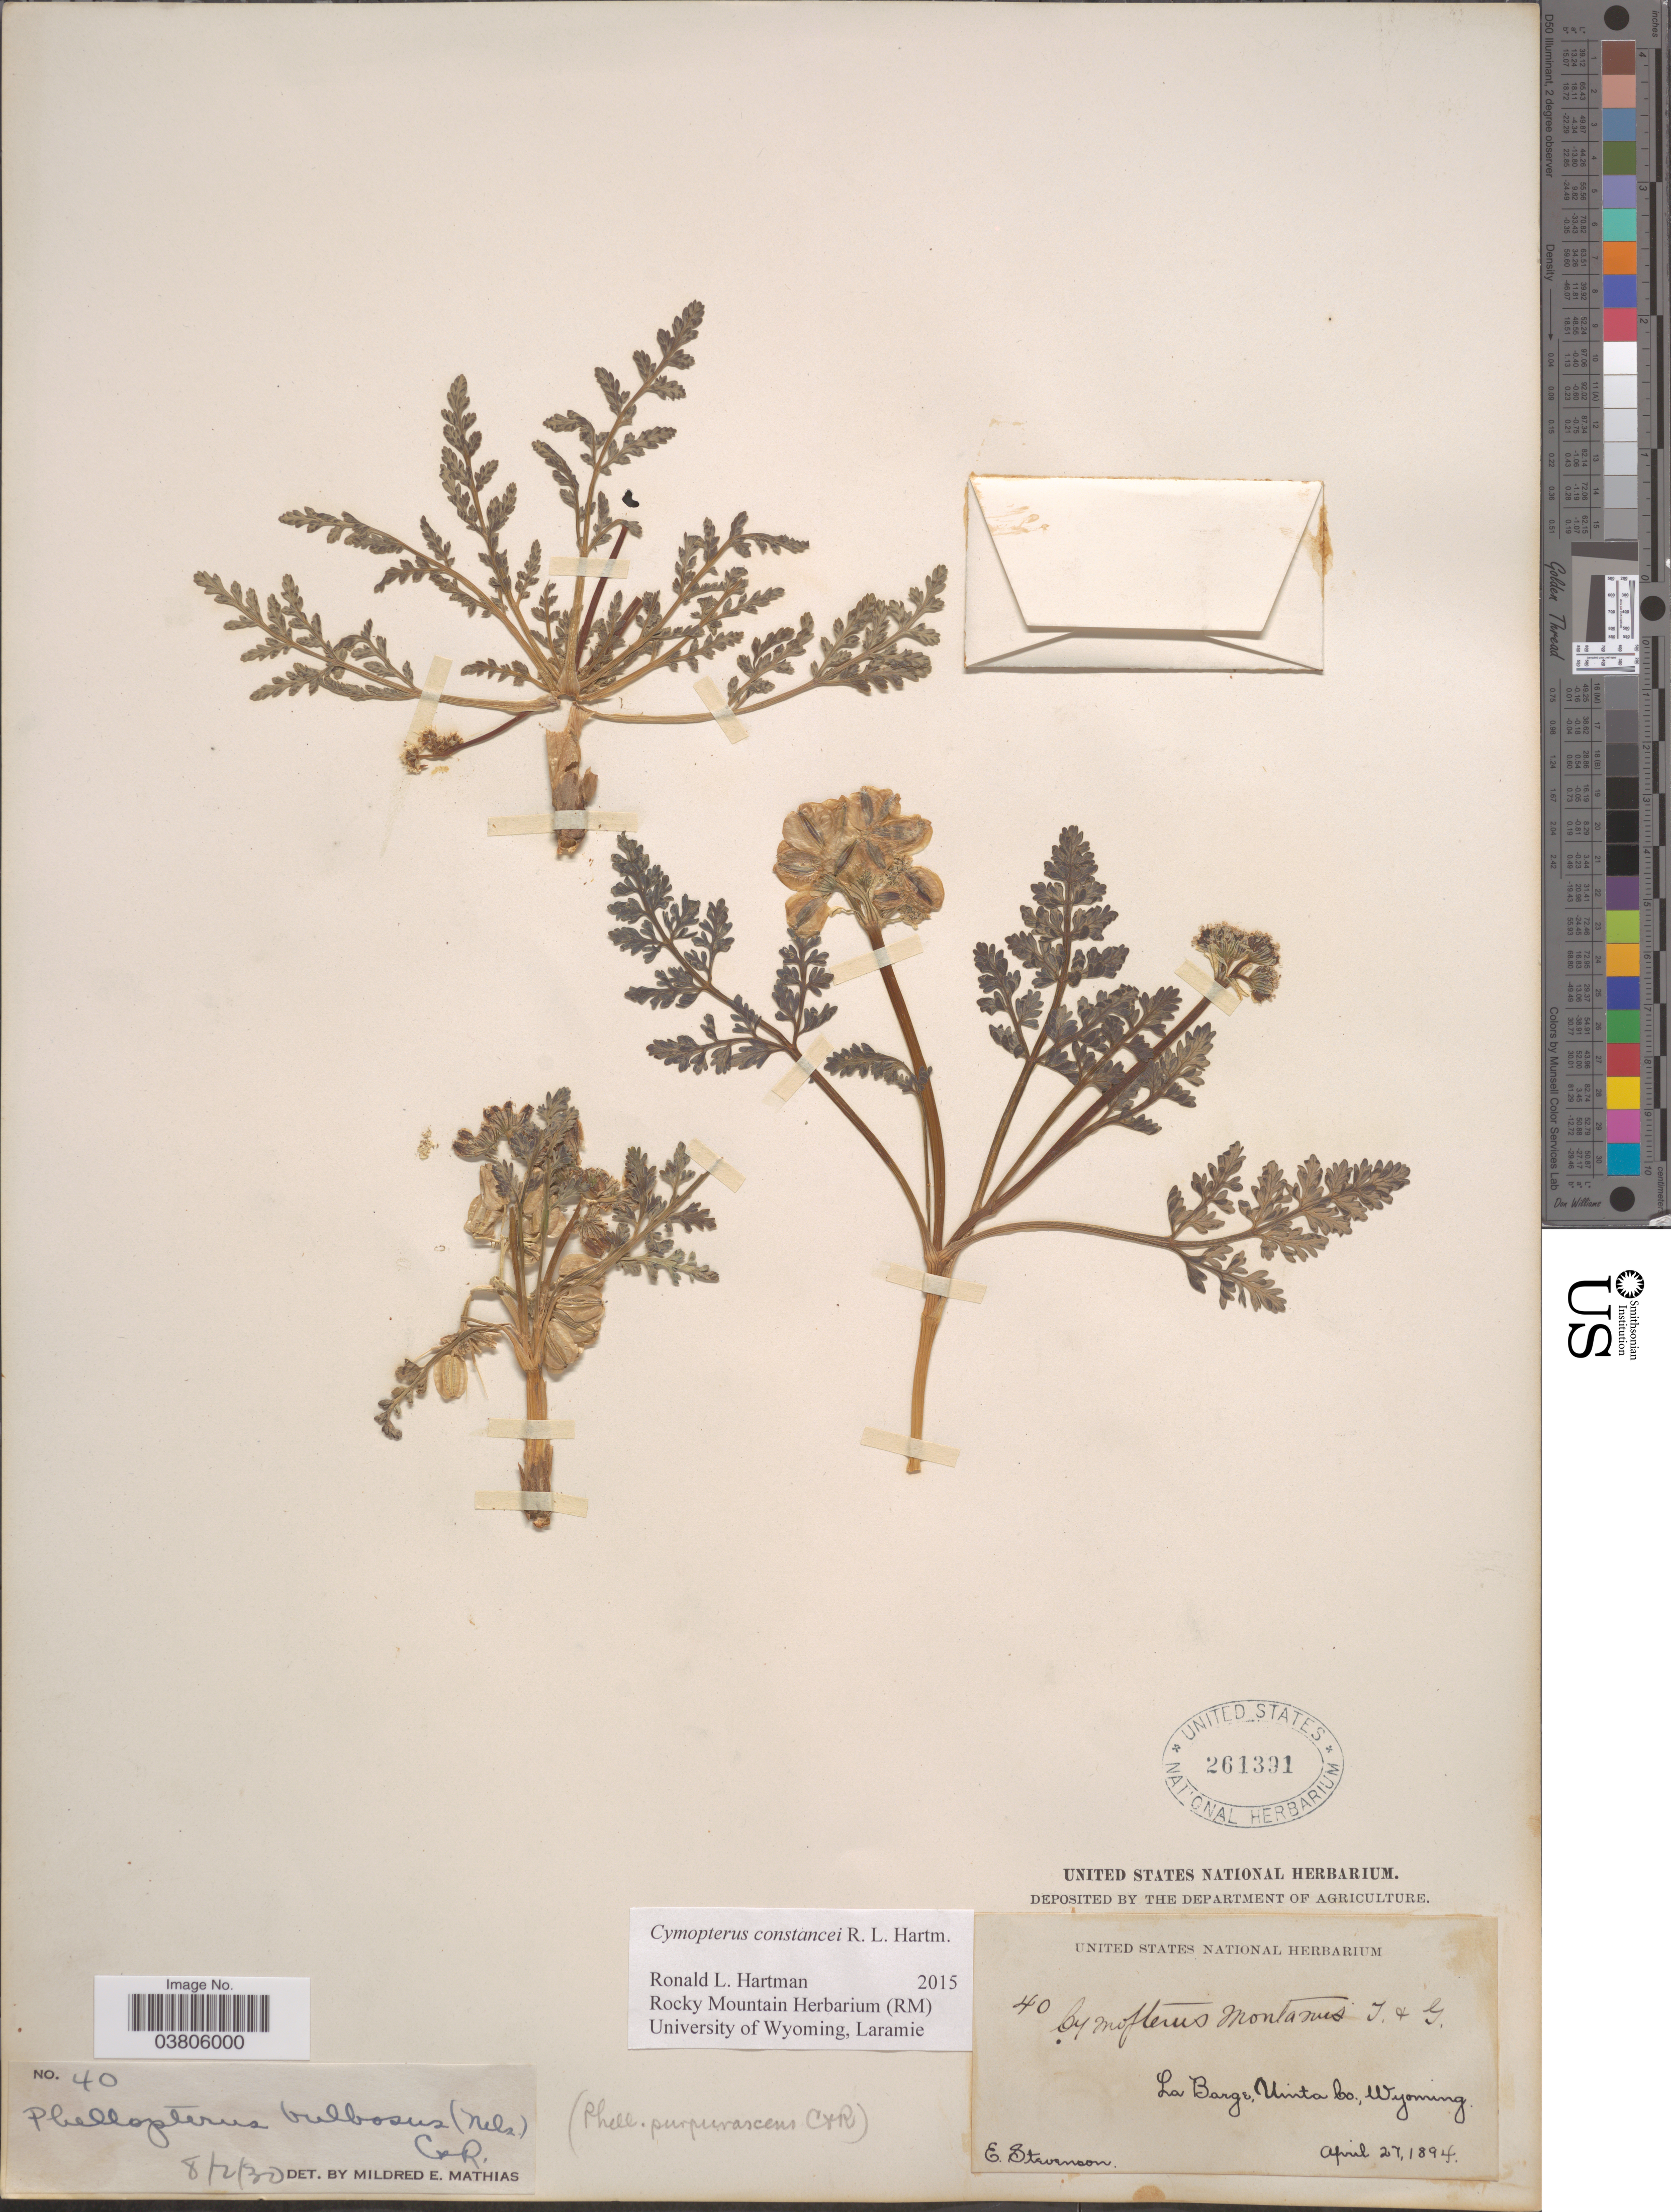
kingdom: Plantae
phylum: Tracheophyta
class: Magnoliopsida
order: Apiales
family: Apiaceae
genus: Cymopterus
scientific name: Cymopterus constancei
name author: R.L. Hartm.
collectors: E. Stevenson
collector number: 40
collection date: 1894-04-27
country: United States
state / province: Wyoming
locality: La Barge, Uinta Co.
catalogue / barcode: US 261391